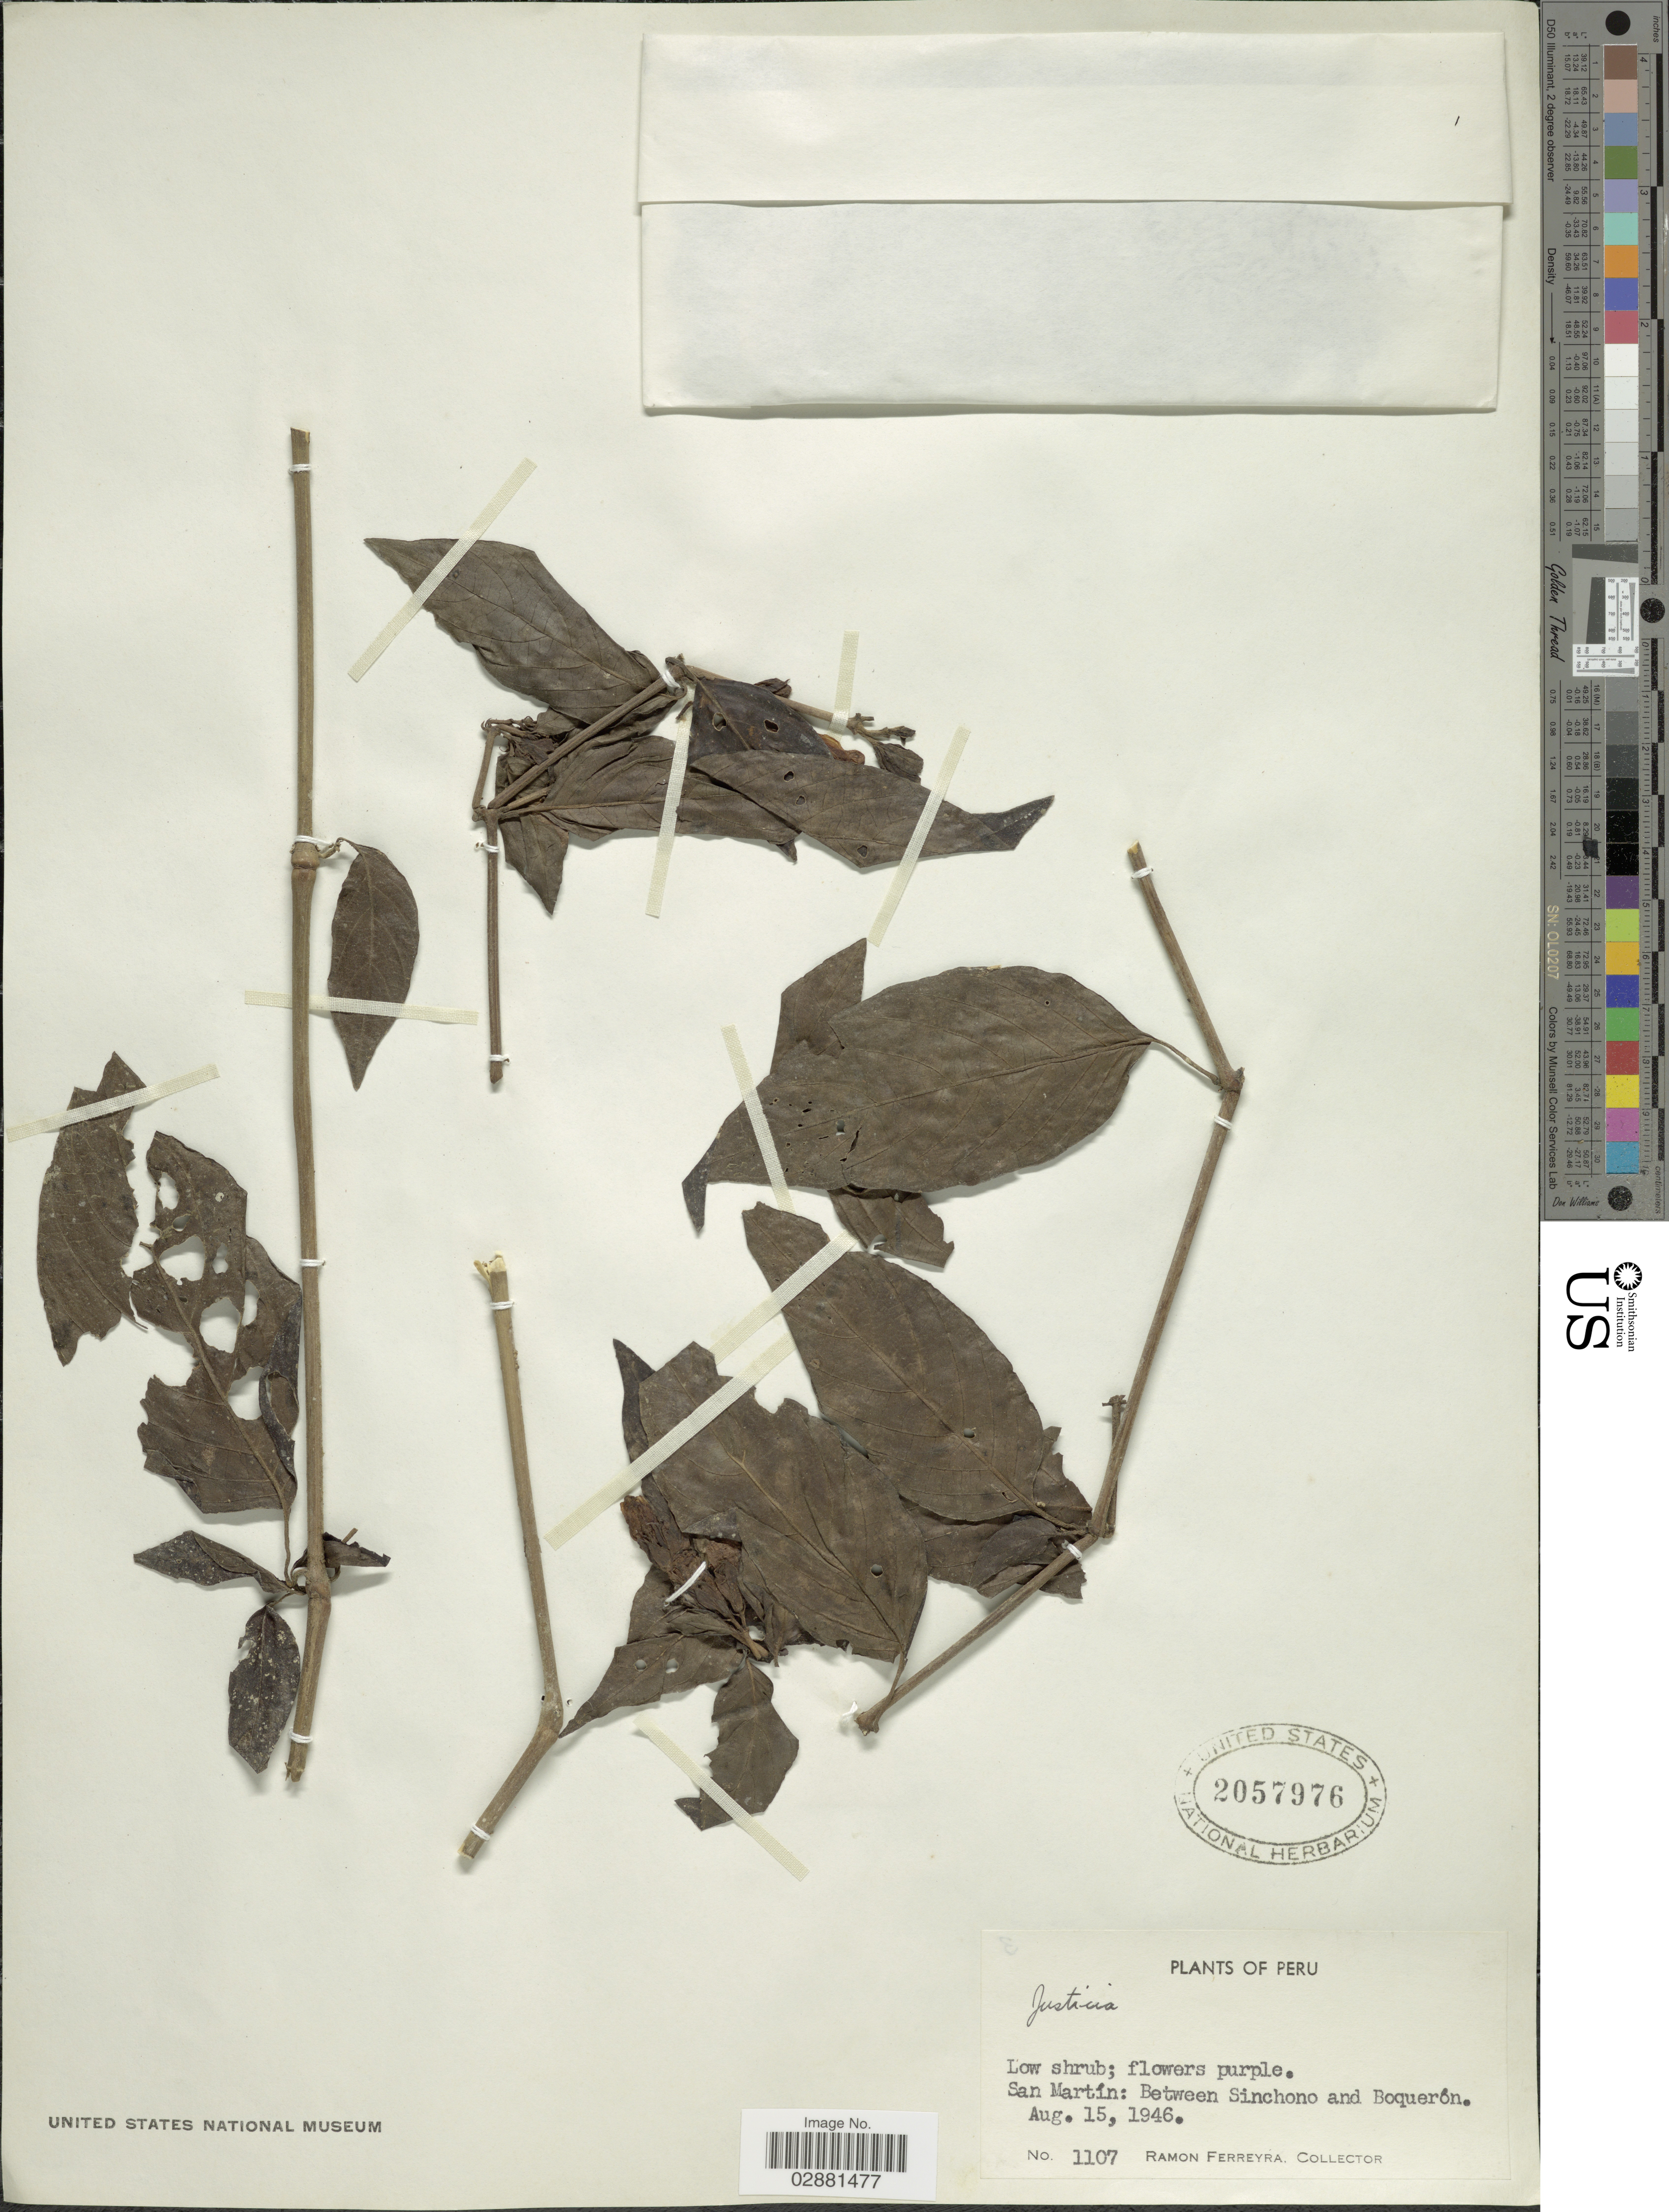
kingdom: Plantae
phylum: Tracheophyta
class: Magnoliopsida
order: Lamiales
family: Acanthaceae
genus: Justicia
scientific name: Justicia sp.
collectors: R. A. Ferreyra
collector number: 1107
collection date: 1946-08-15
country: Peru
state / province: San Martín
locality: Between Sinchono and Boqueròn.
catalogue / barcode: US 2057976